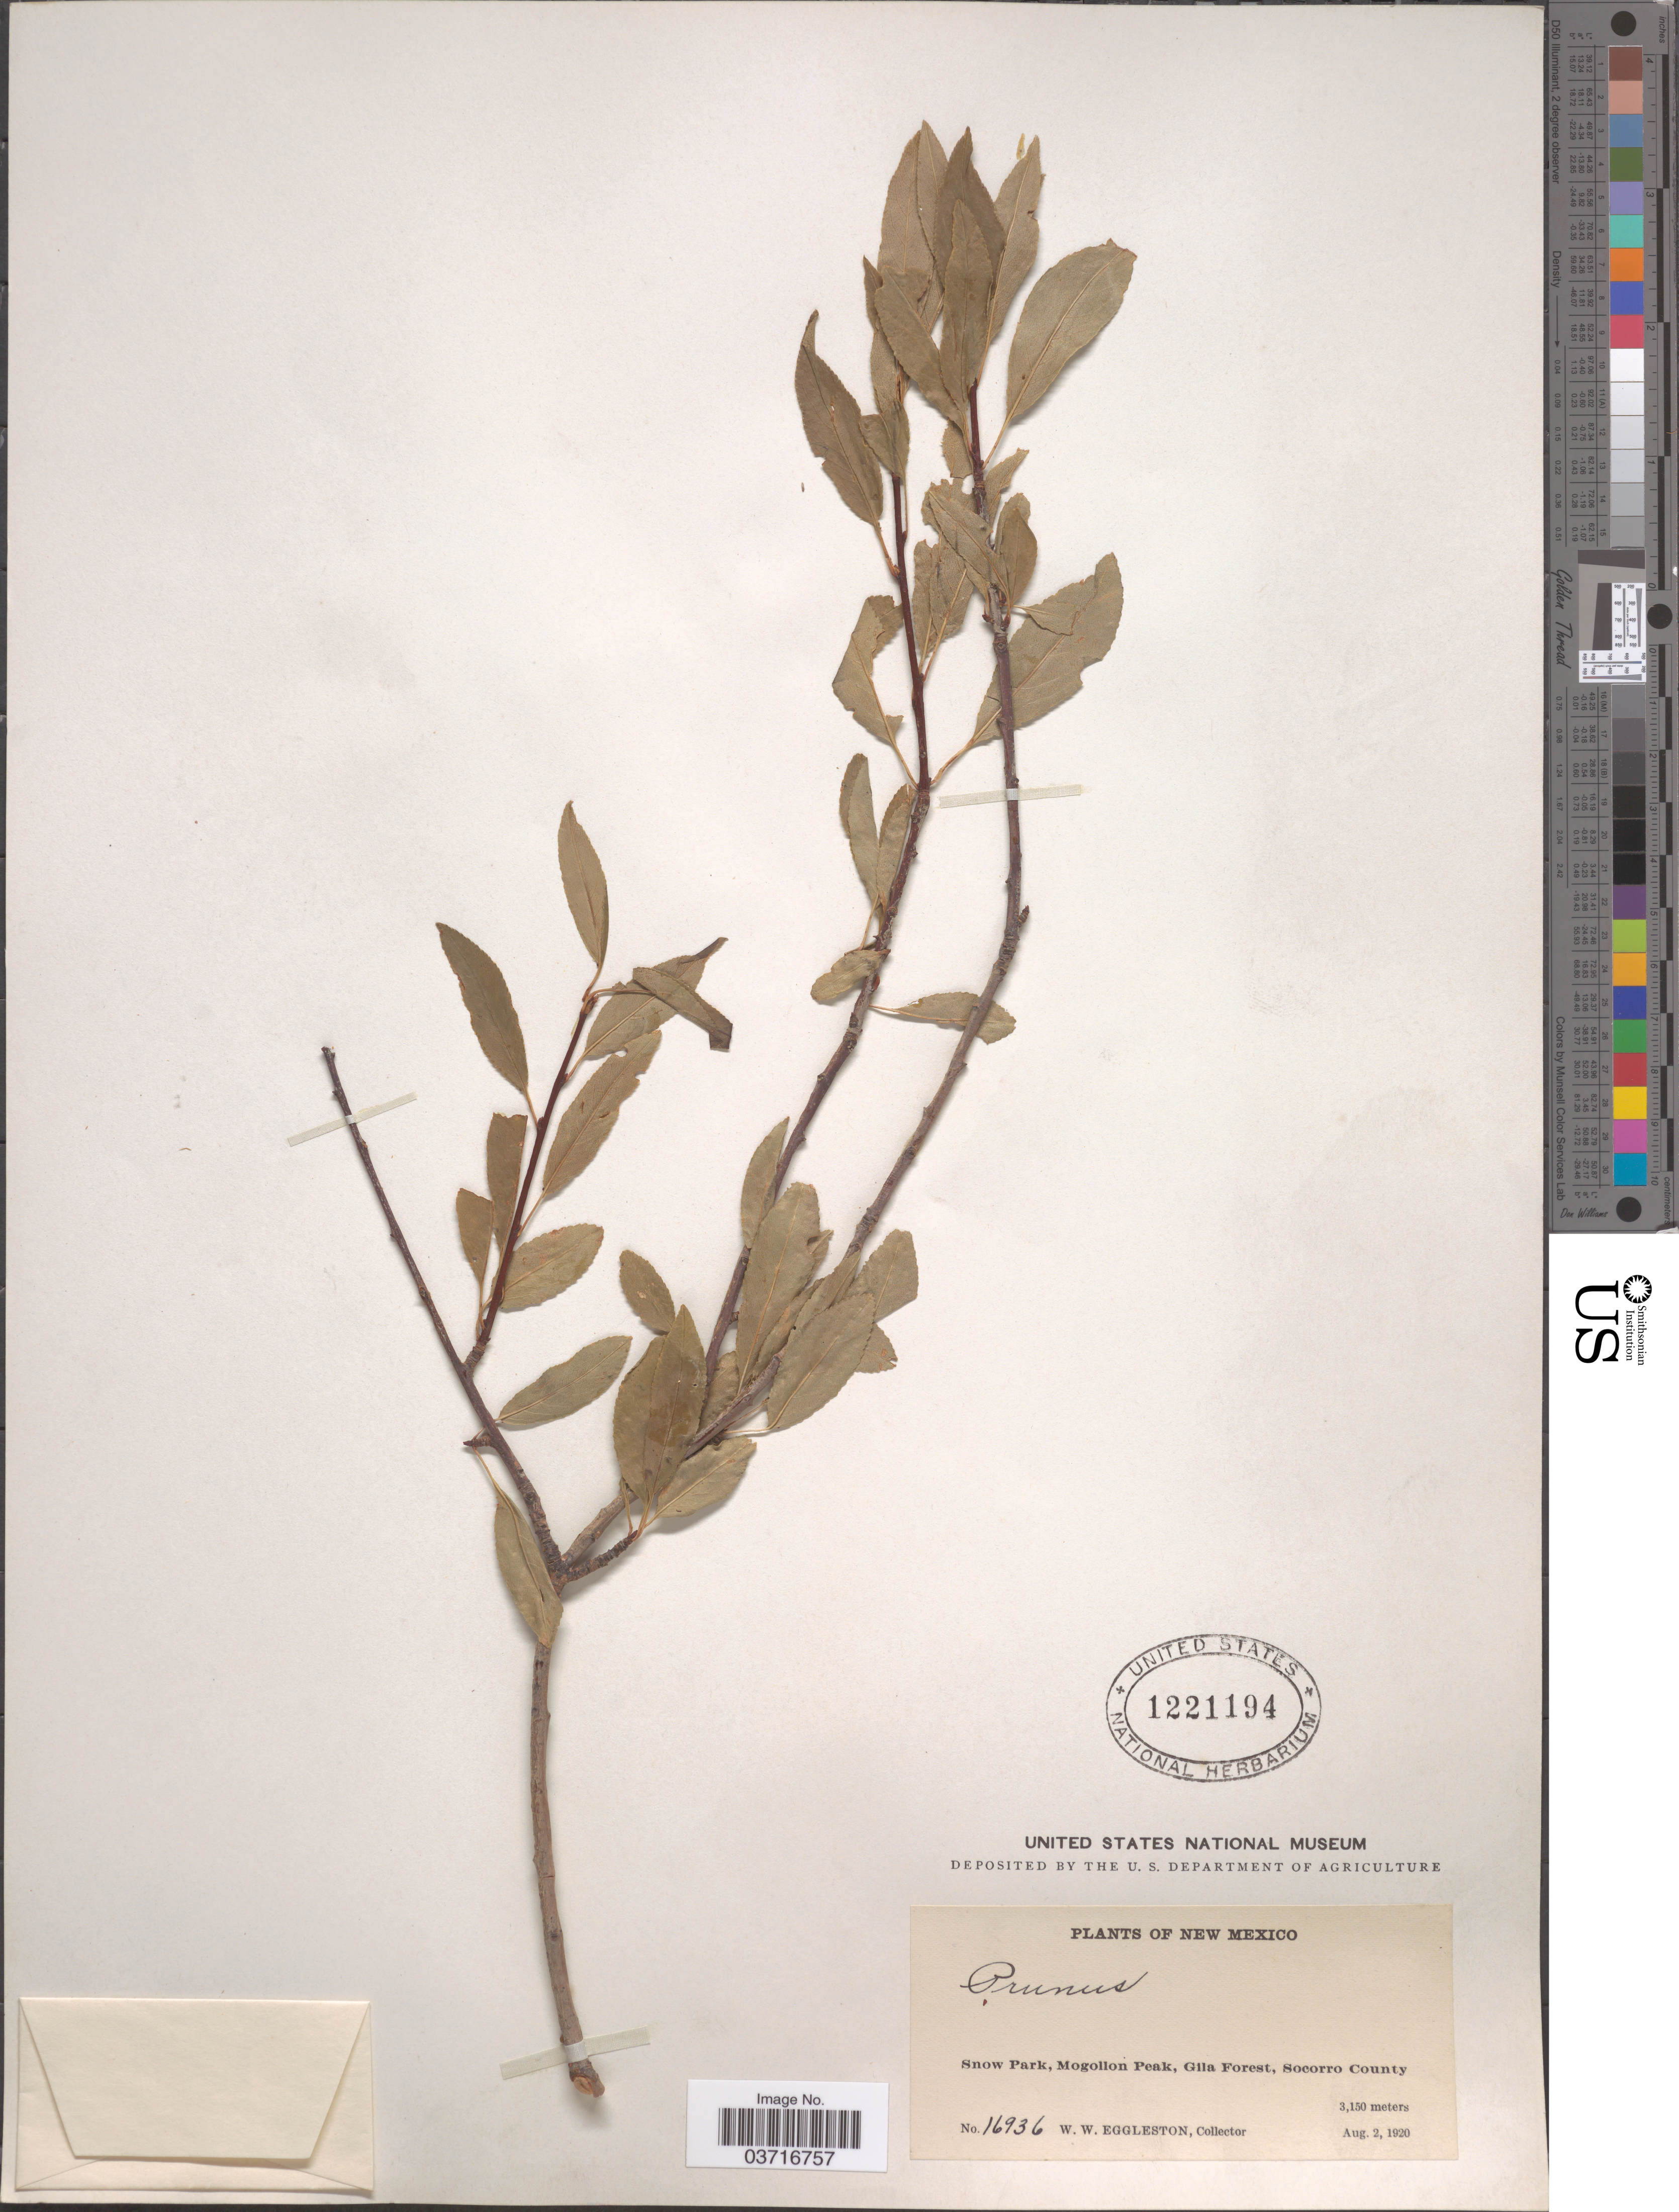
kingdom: Plantae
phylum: Tracheophyta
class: Magnoliopsida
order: Rosales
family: Rosaceae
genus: Prunus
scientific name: Prunus sp.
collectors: W. W. Eggleston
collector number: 16936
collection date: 1920-08-02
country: United States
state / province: New Mexico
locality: Snow Park, Mogollon Peak, Gila Forest, Socorro County.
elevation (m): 3150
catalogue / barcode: US 1221194